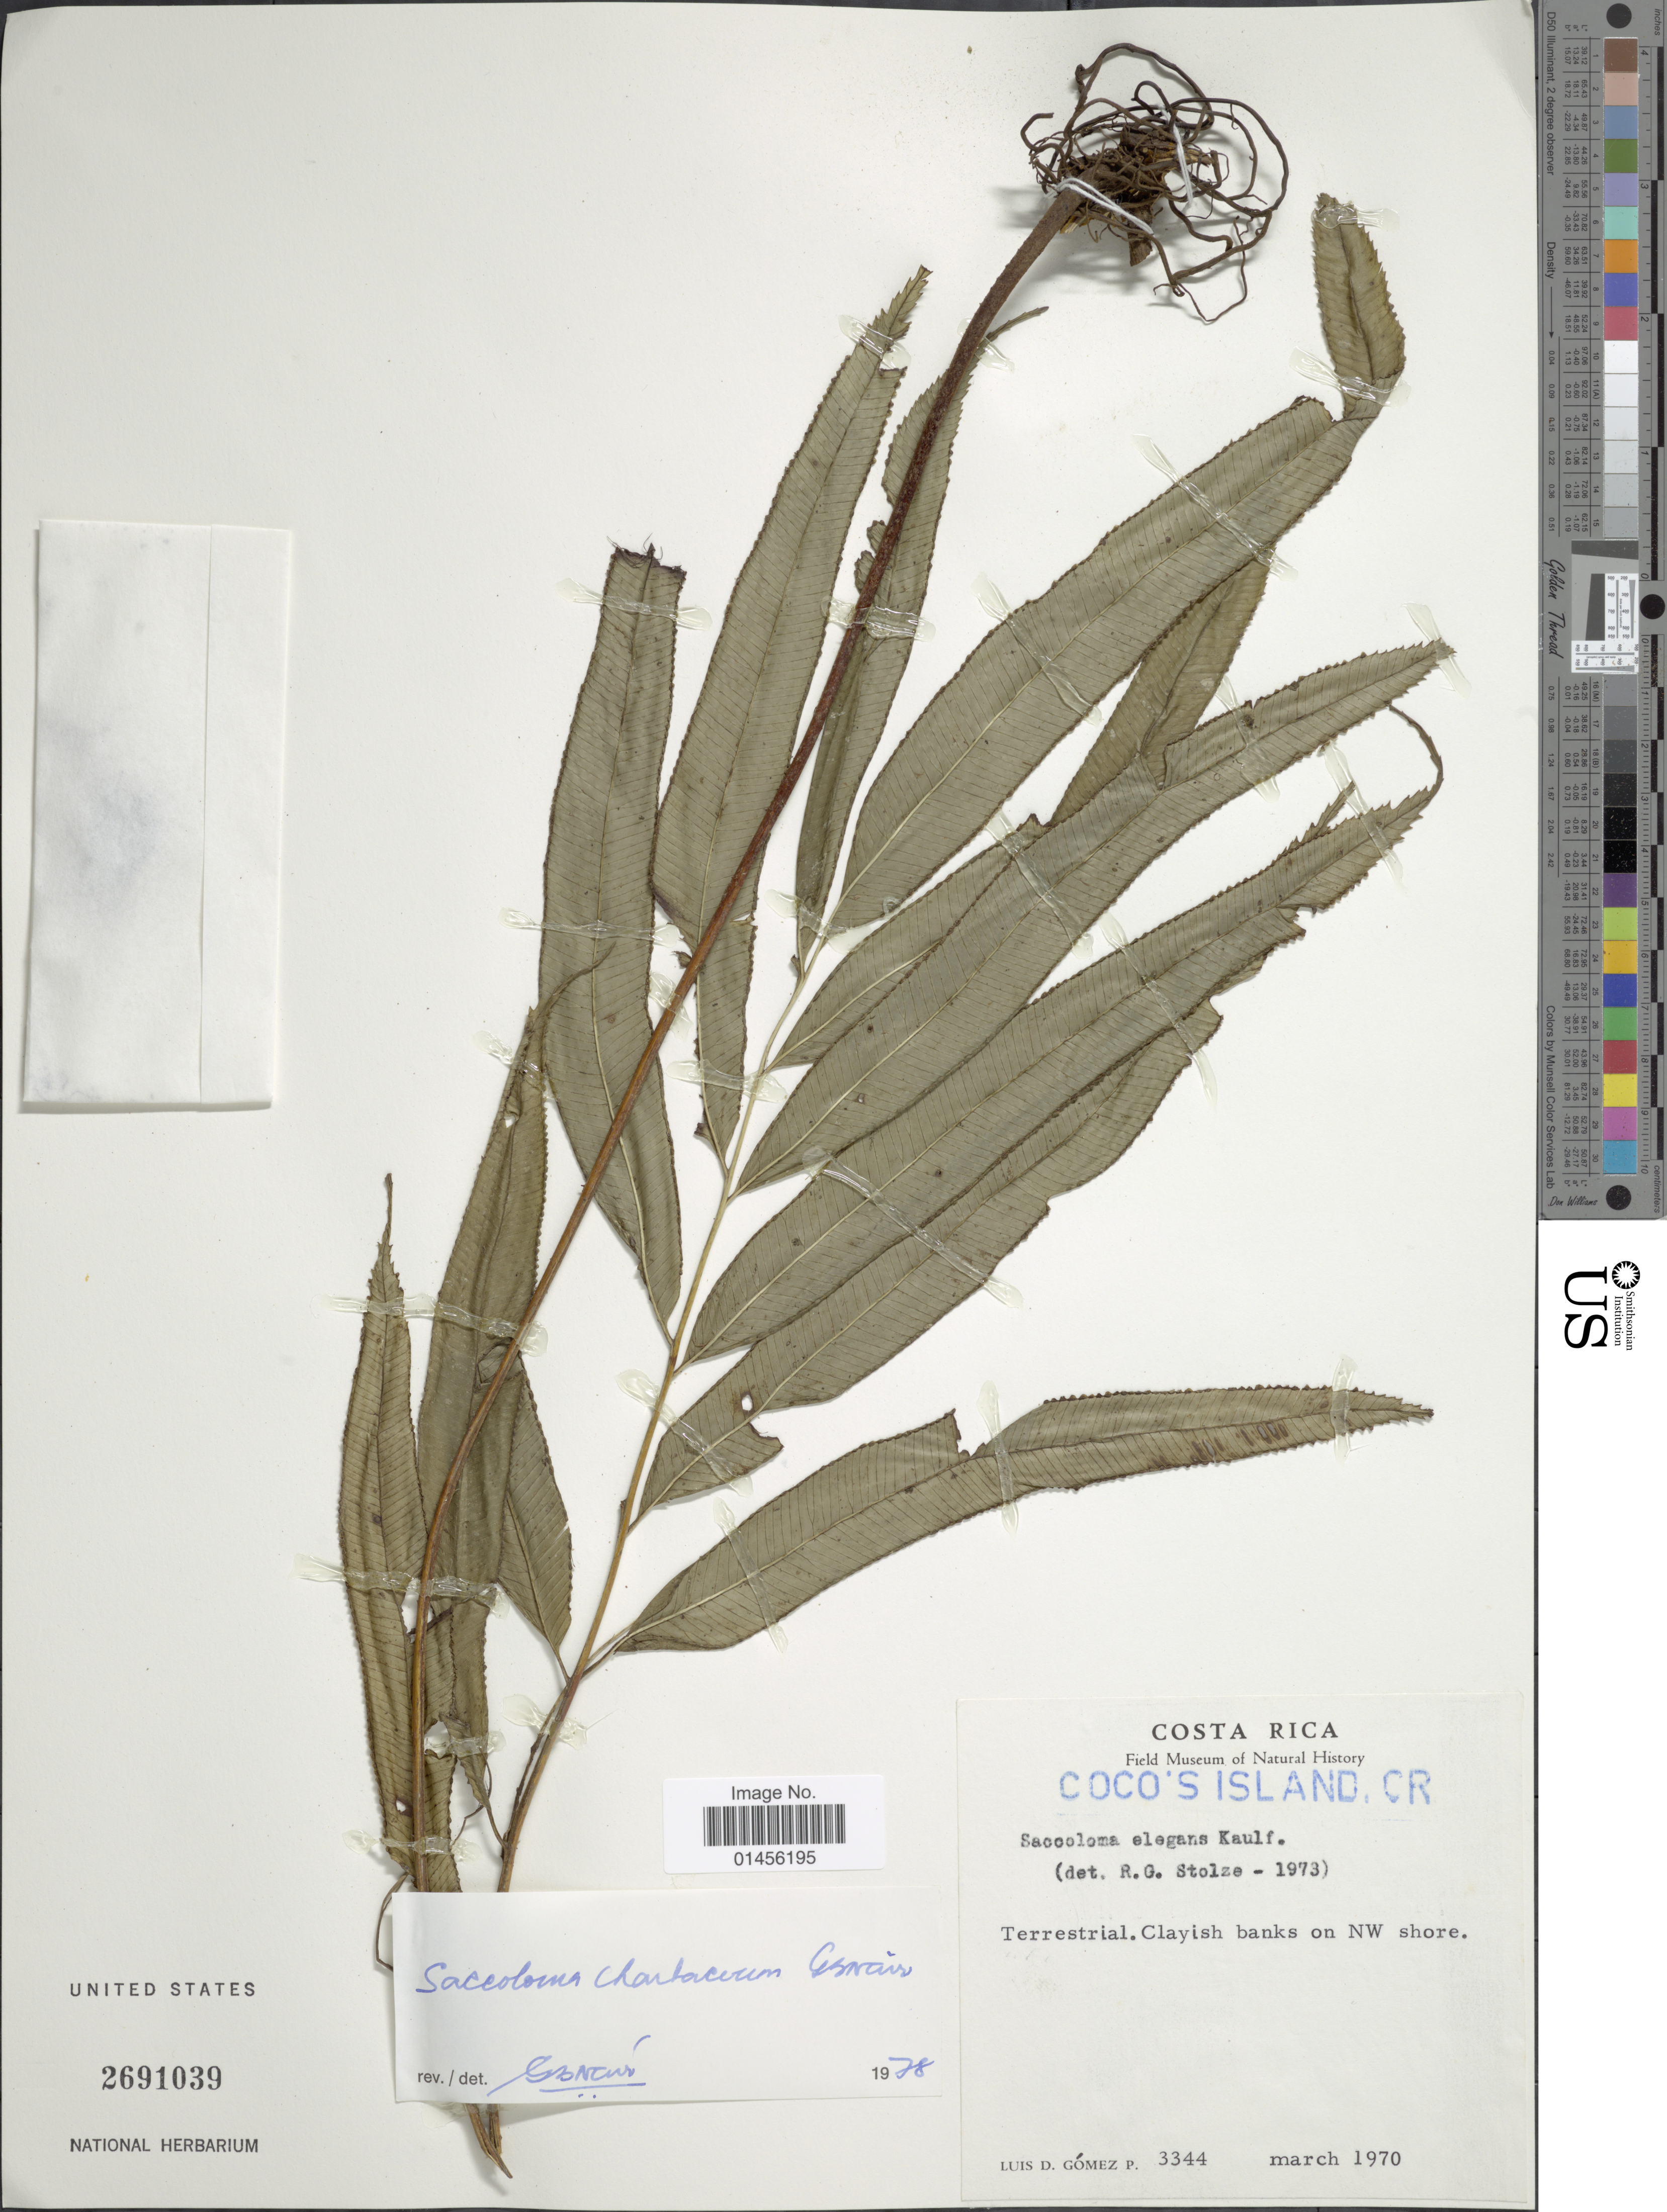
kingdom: Plantae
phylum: Tracheophyta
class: Polypodiopsida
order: Polypodiales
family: Saccolomataceae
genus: Saccoloma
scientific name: Saccoloma elegans subsp. chartaceum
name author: Cremers & K.U. Kramer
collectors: L. D. Gómez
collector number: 3344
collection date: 1970-03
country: Costa Rica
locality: Coco's Island, Terrestial. Clayish banks on NW shore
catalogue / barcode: US 2691039